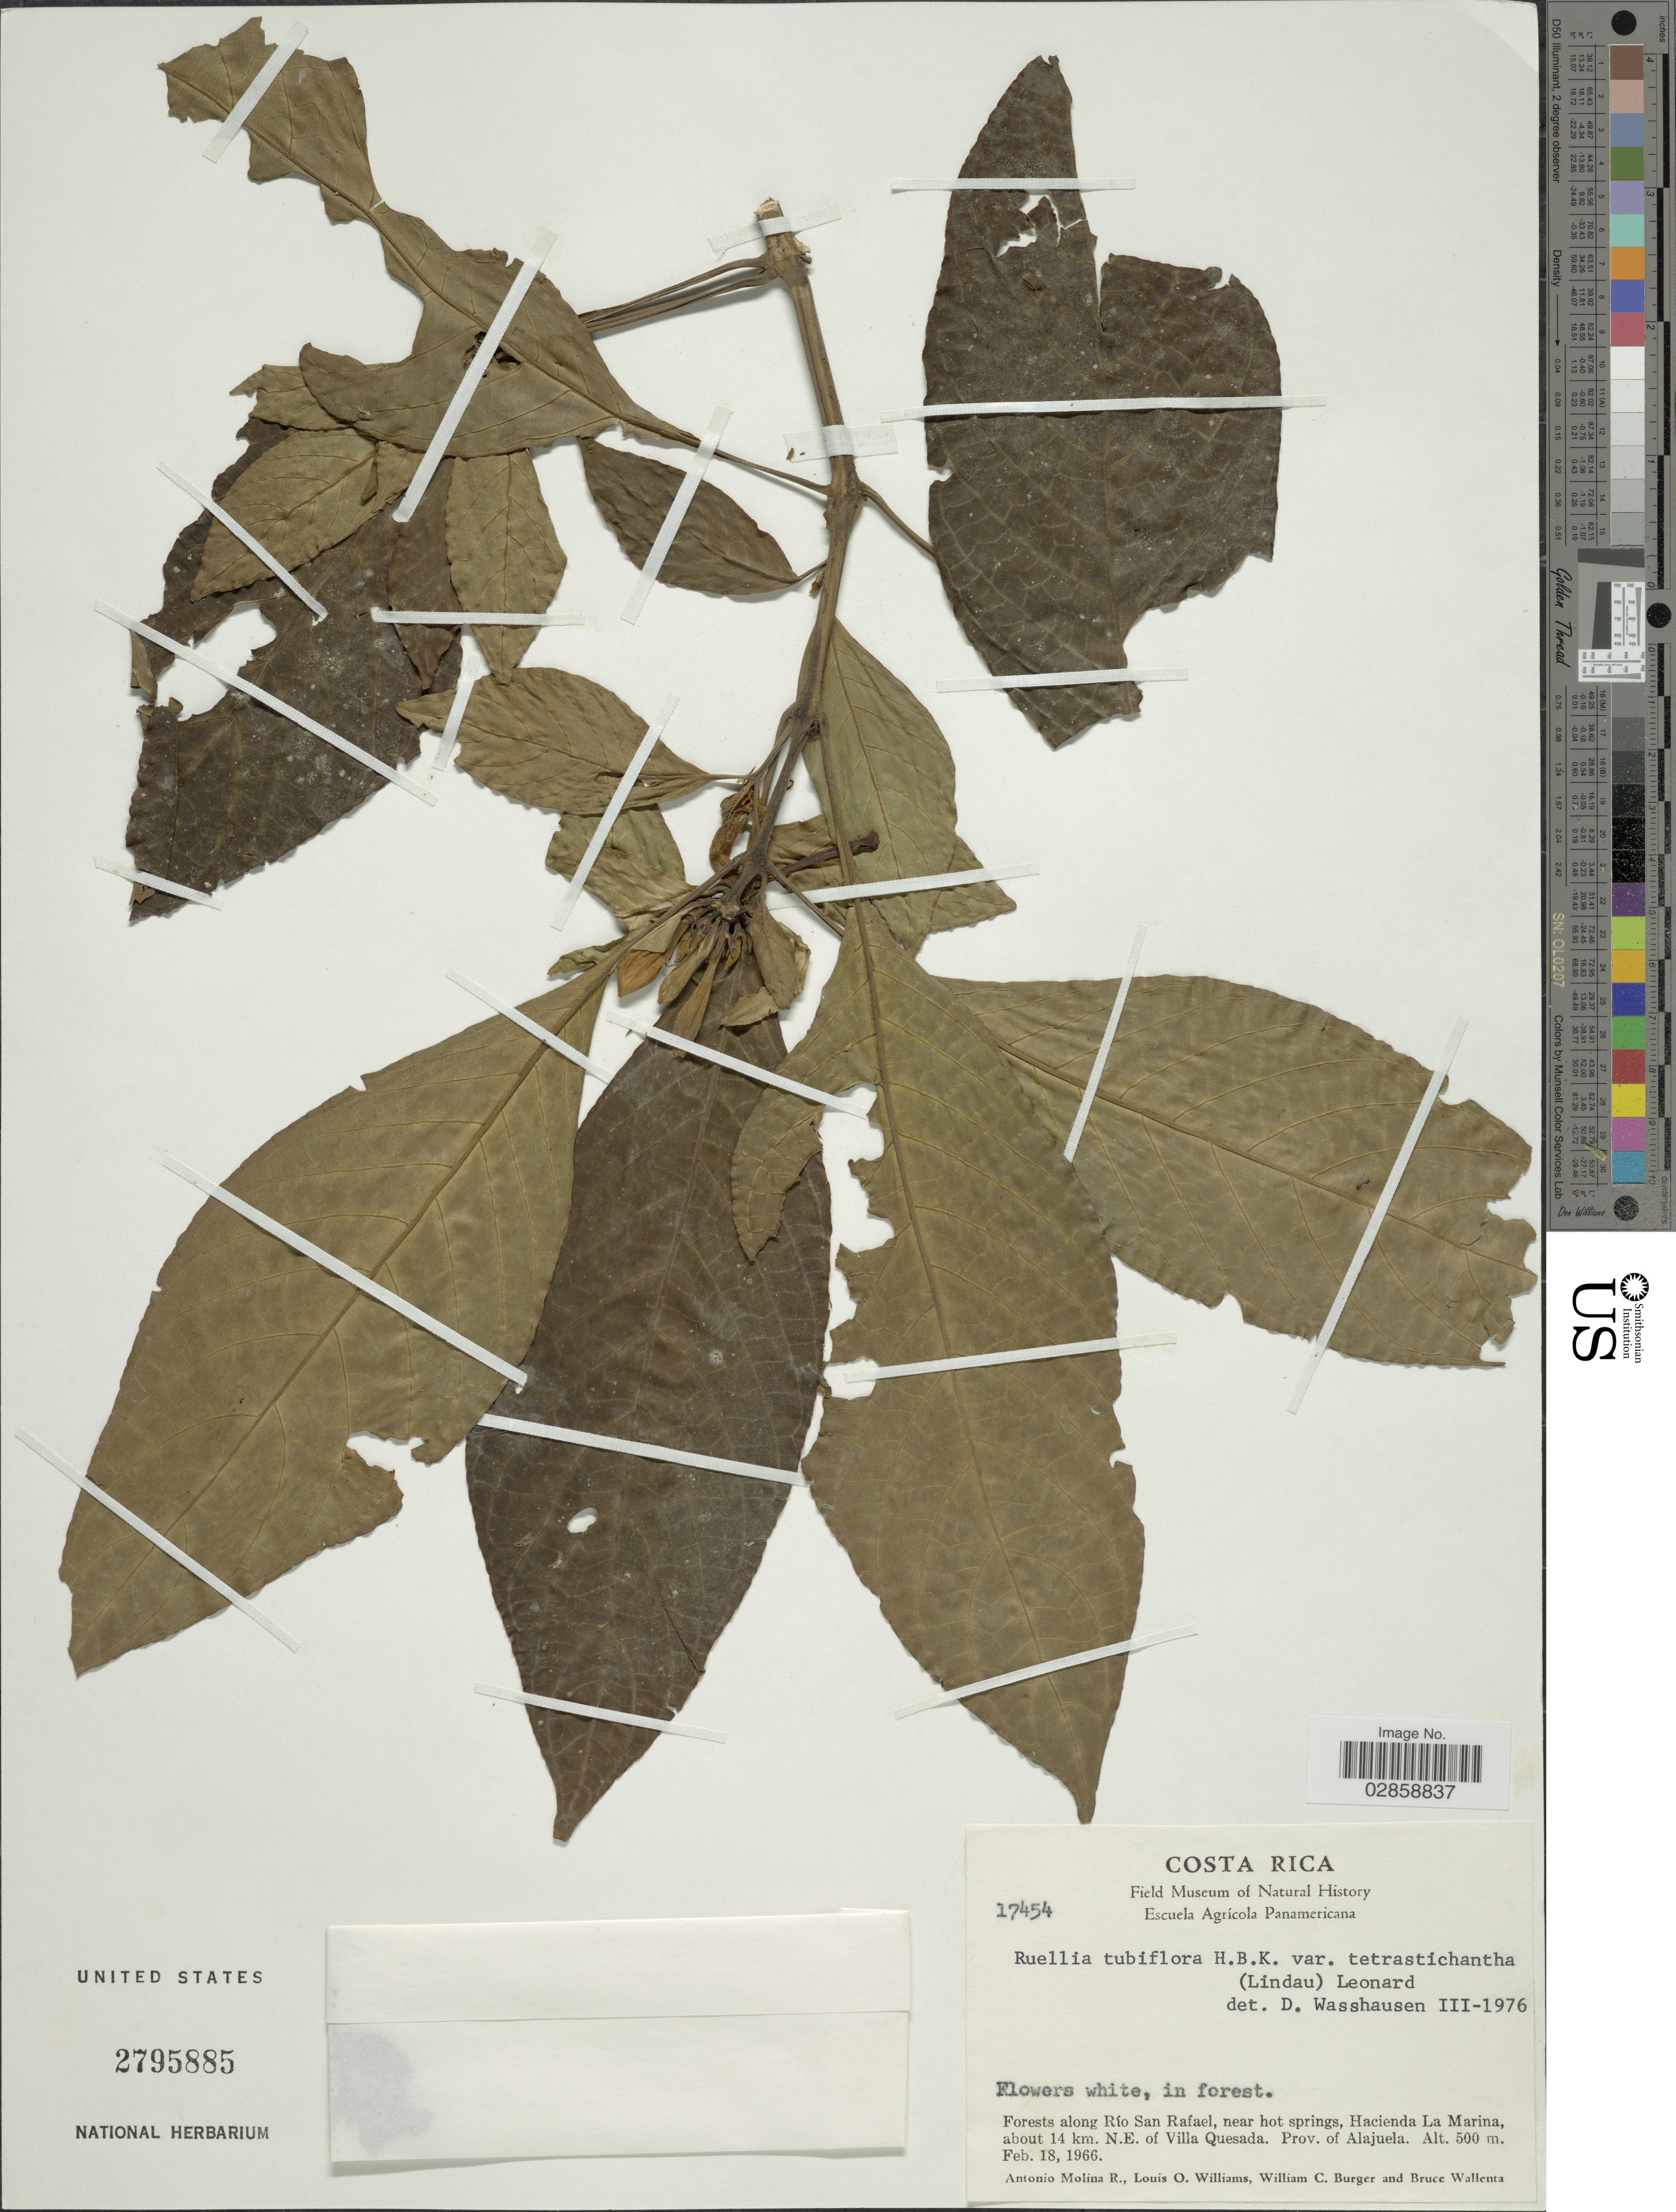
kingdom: Plantae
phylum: Tracheophyta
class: Magnoliopsida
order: Lamiales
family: Acanthaceae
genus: Ruellia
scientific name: Ruellia tubiflora var. tetrastichantha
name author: Kunth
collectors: A. Molina R., L. O. Williams, W. Burger & B. Wallenta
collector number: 17454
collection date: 1966-02-18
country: Costa Rica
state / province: Alajuela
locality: Forests along Río San Rafael, near hot springs, Hacienda La Marina, about 14 km. N.E. of Villa Quesada.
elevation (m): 500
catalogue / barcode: US 2795885